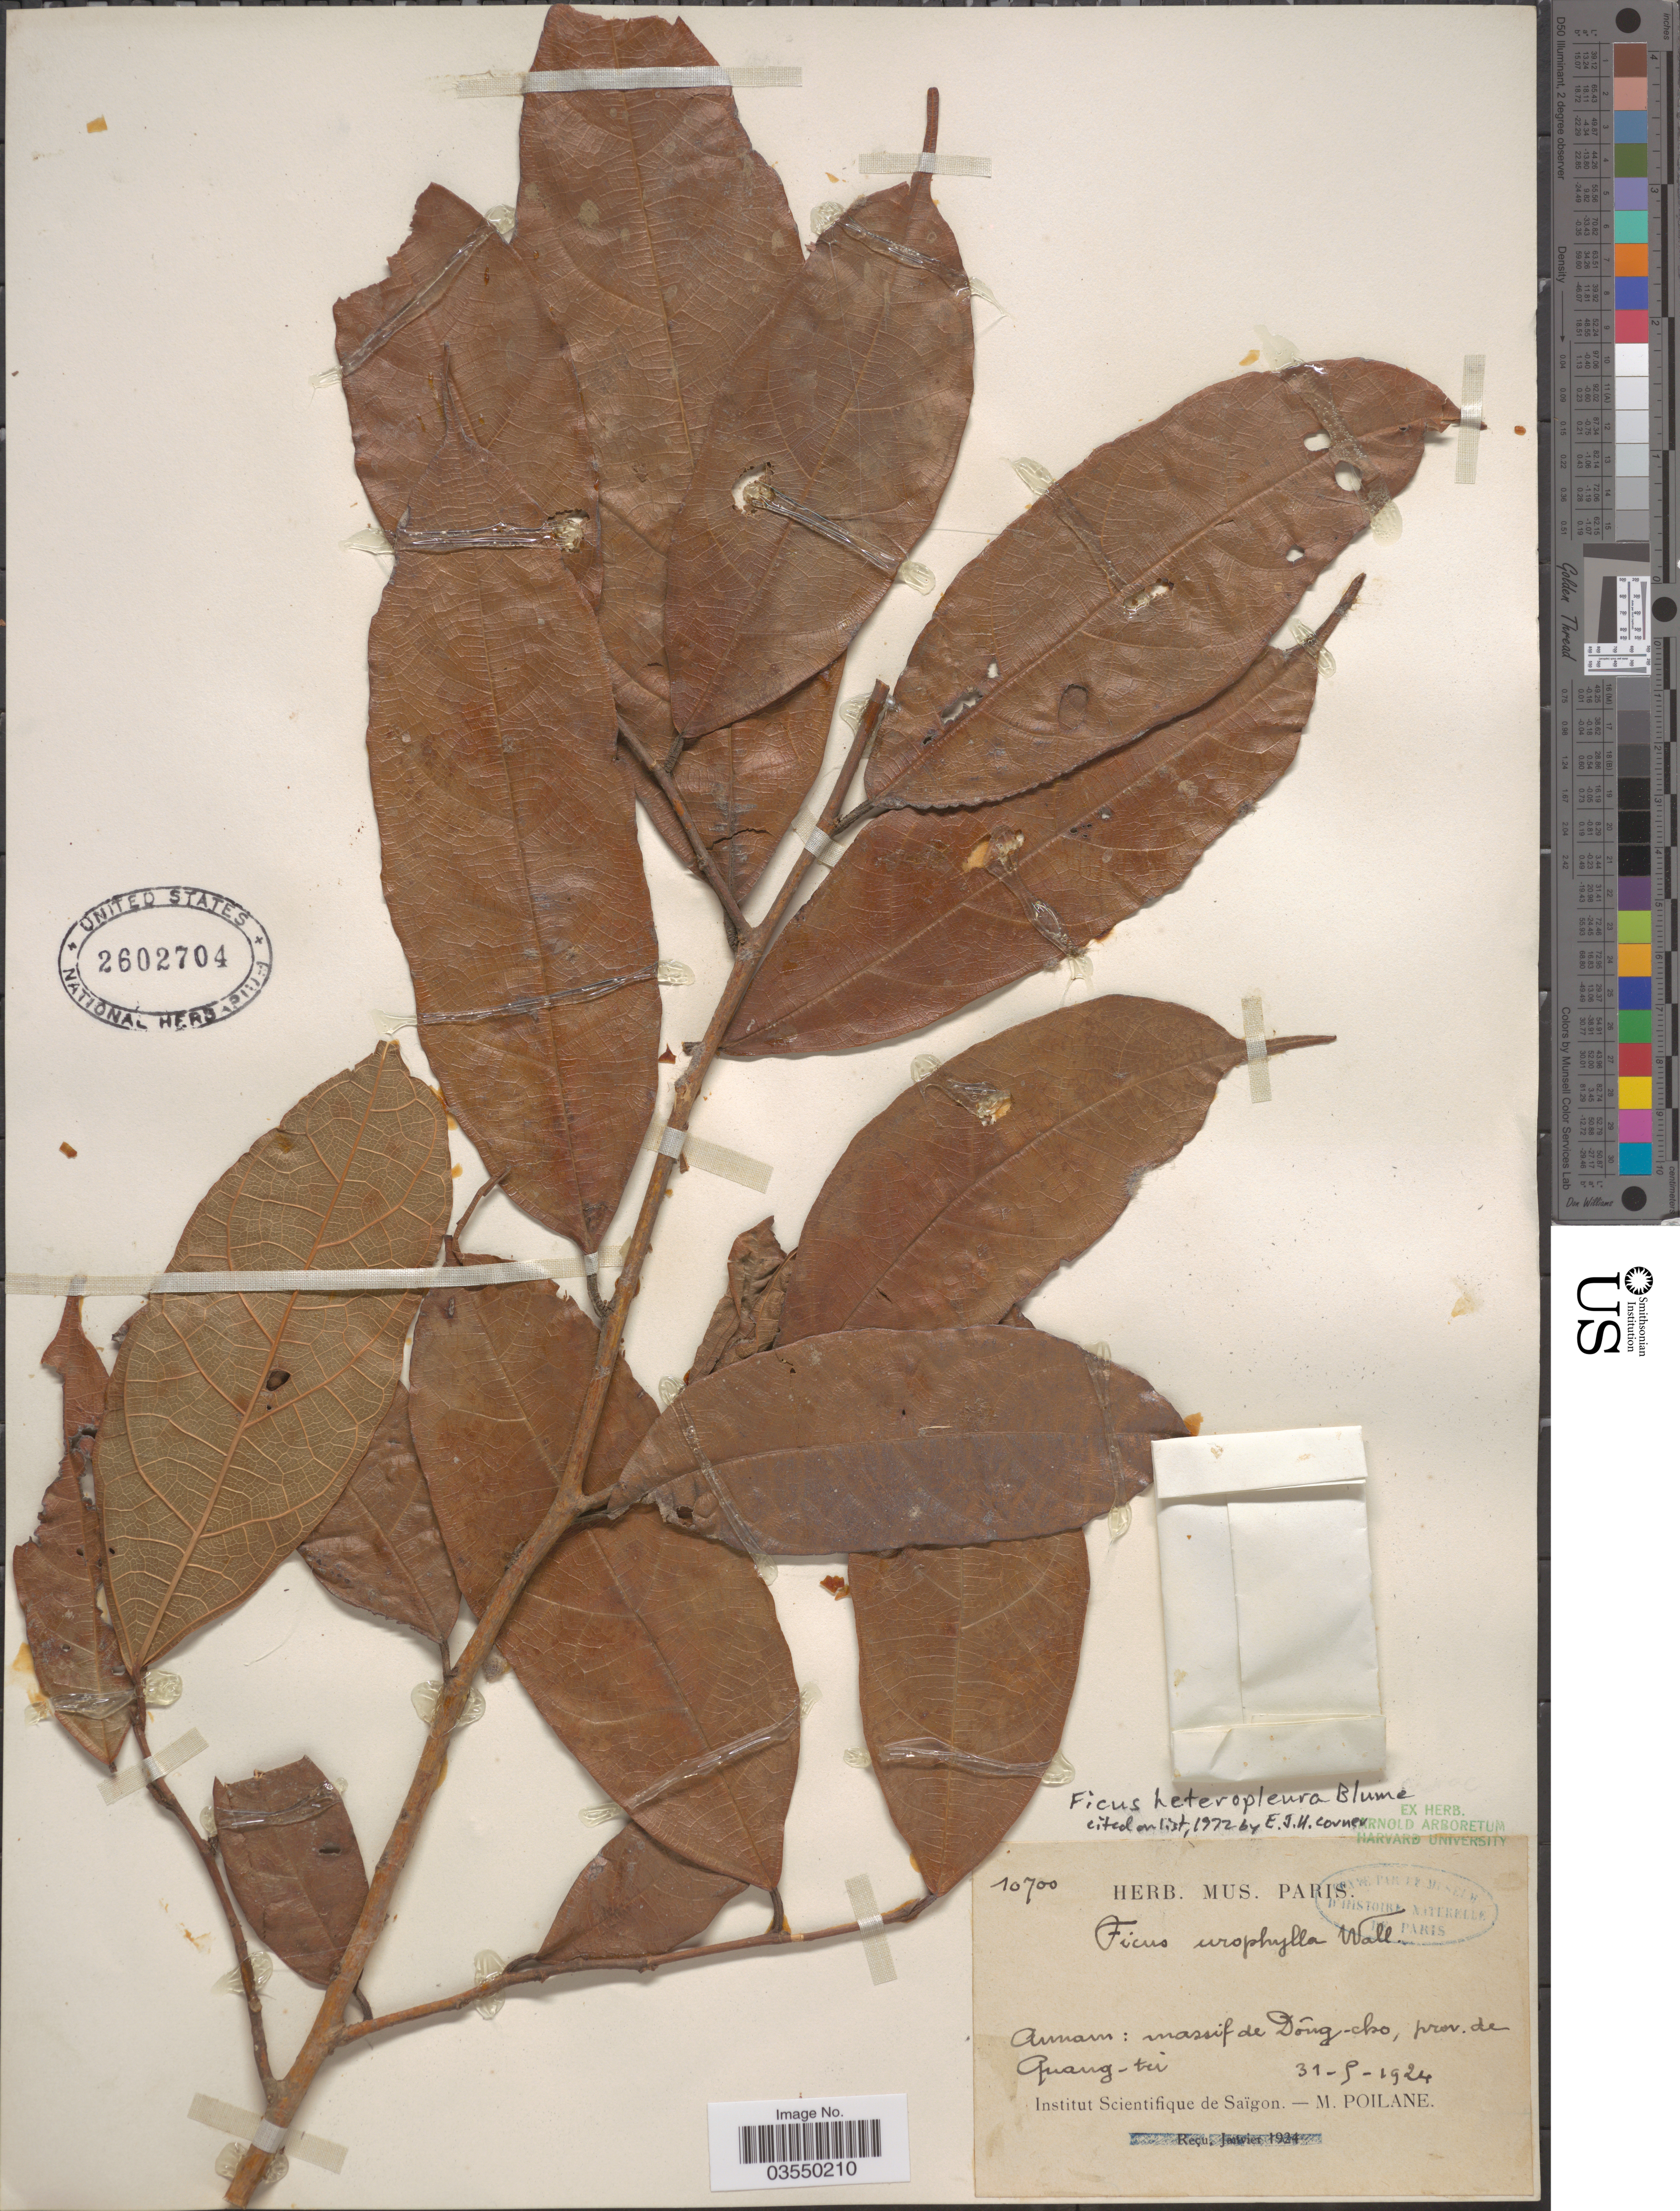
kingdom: Plantae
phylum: Tracheophyta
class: Magnoliopsida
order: Rosales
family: Moraceae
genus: Ficus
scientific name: Ficus heteropleura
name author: Blume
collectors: M. Poilane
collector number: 10700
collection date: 1924-05-31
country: Vietnam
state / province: Quang Tri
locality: Annam: massif de Dóng-cho.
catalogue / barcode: US 2602704